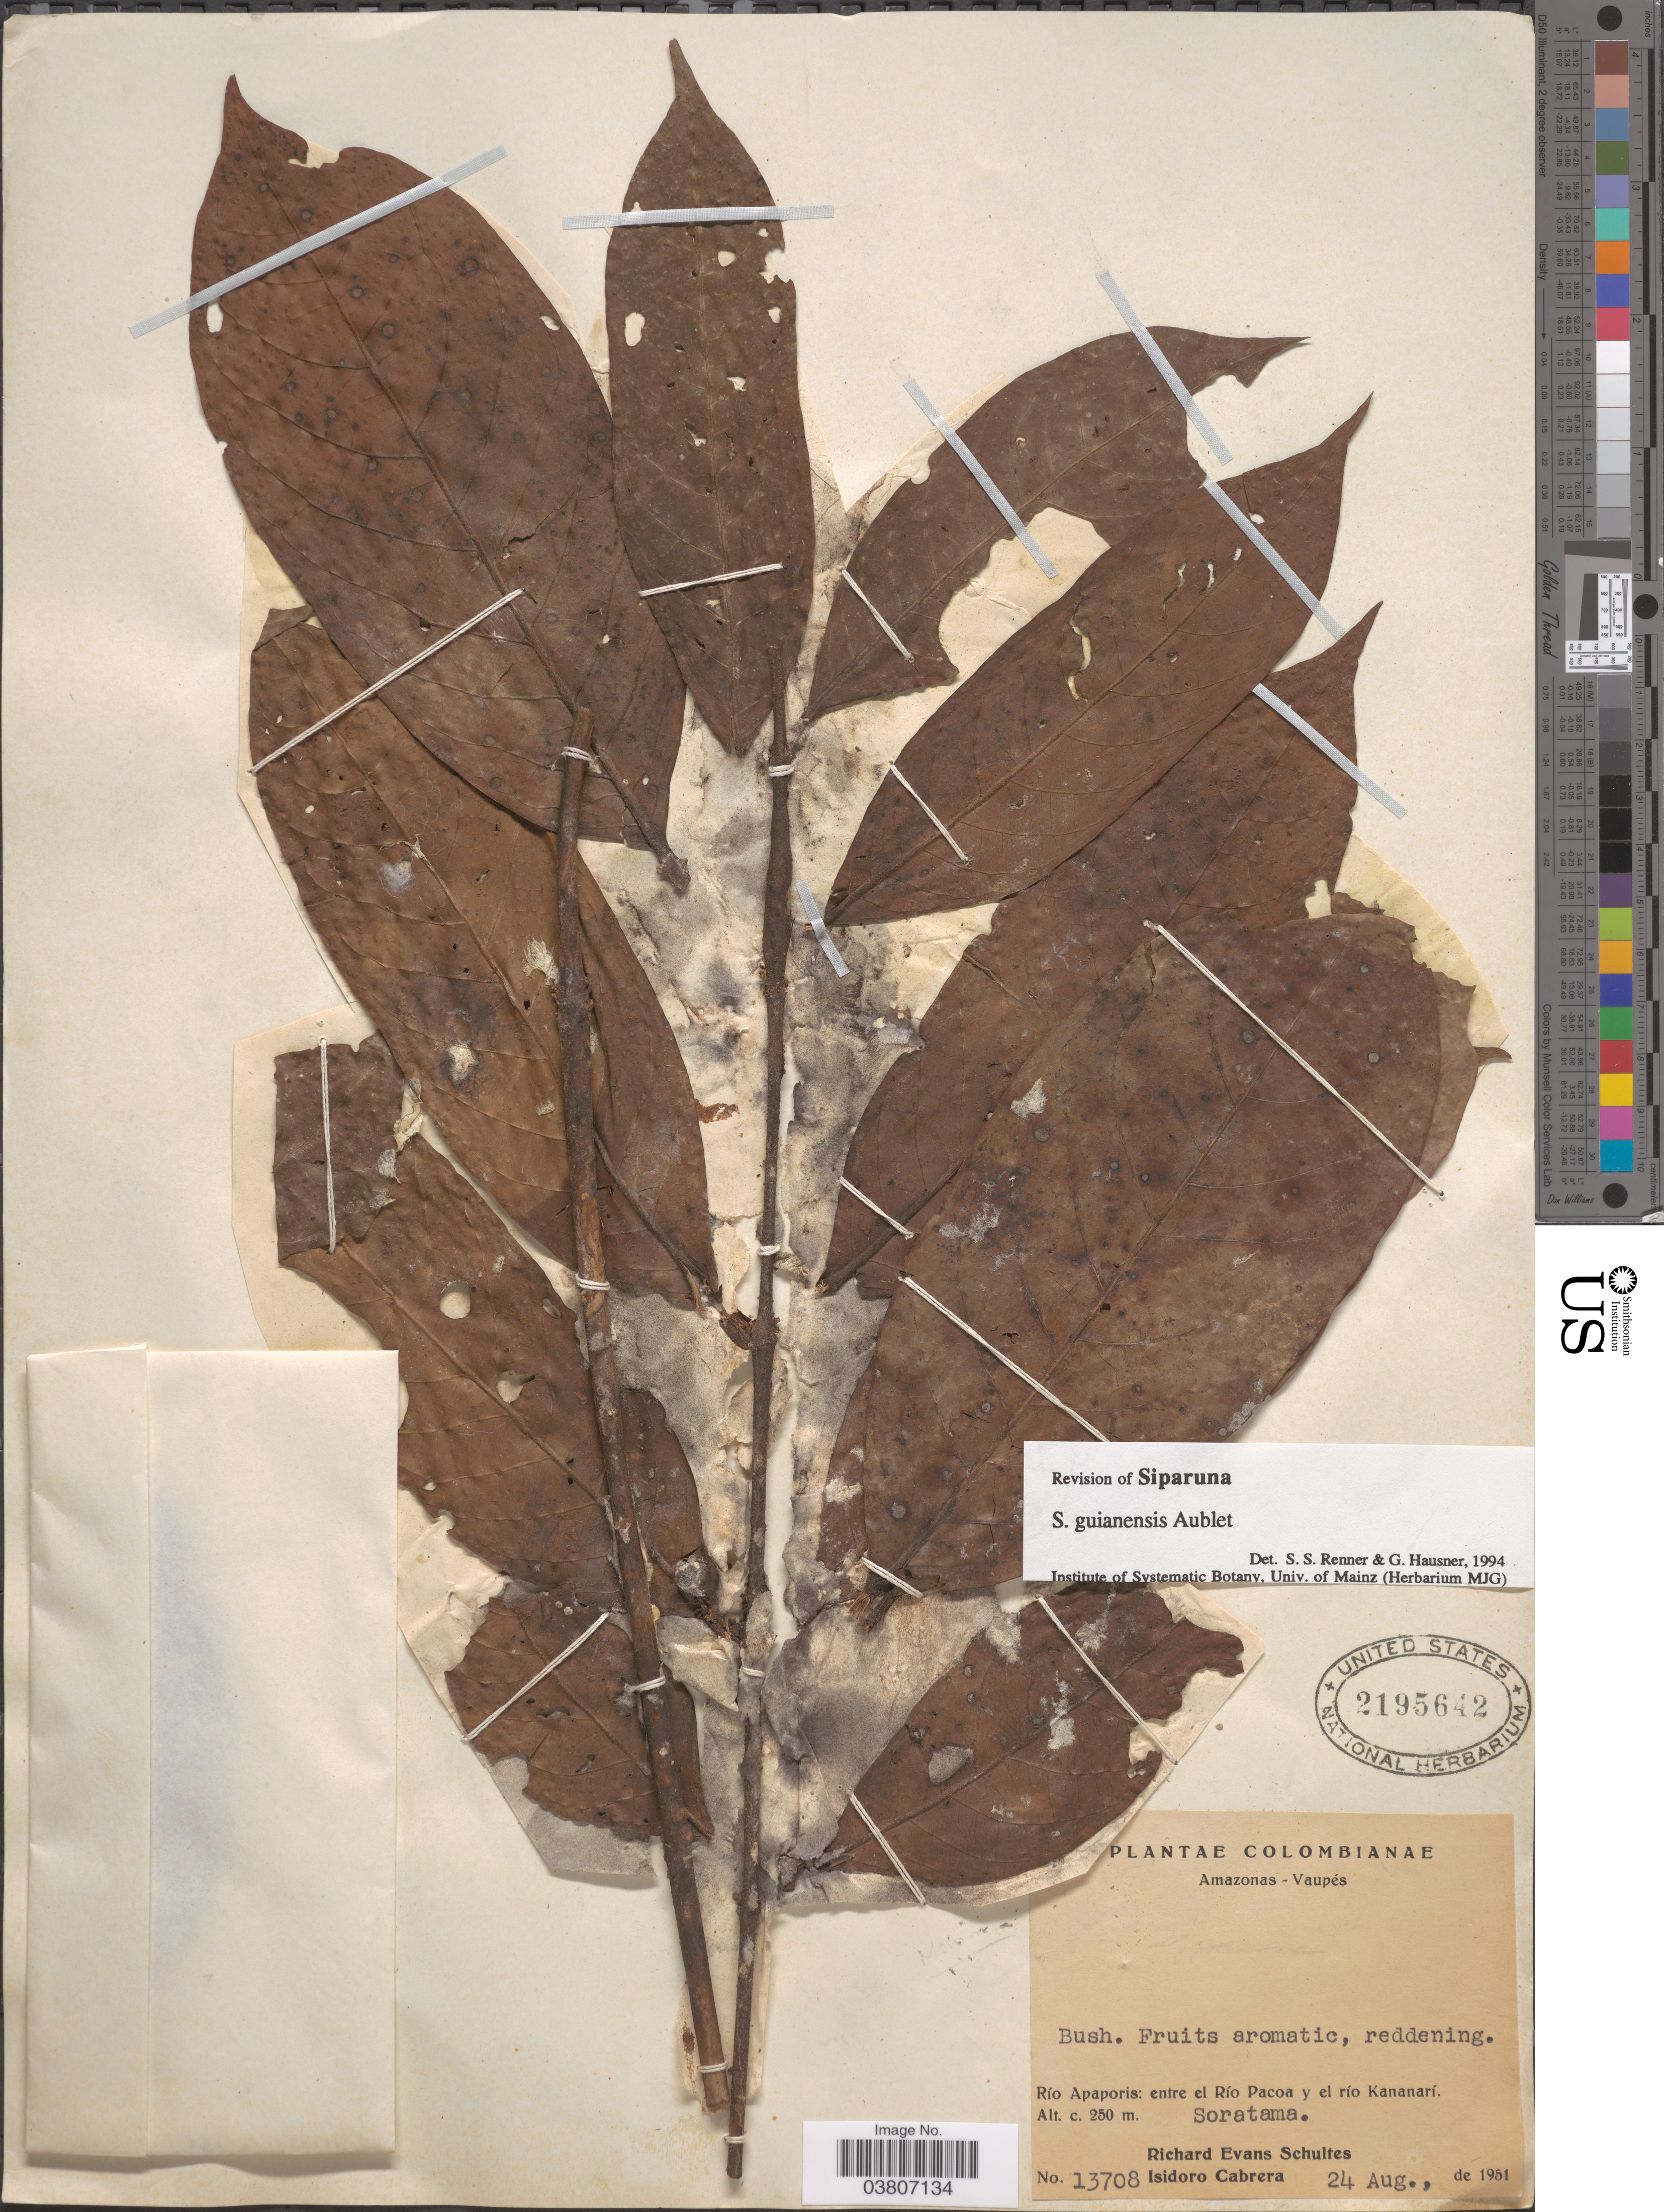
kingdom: Plantae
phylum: Tracheophyta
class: Magnoliopsida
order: Laurales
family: Siparunaceae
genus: Siparuna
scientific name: Siparuna guianensis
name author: Aubl.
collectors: R. E. Schultes & I. Cabrera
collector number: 13708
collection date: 1951-08-24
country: Colombia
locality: Amazonas-Vaupés. Río Apaporis: entre el Río Pacoa y el río Kananarí. Soratama.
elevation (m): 250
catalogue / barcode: US 2195642